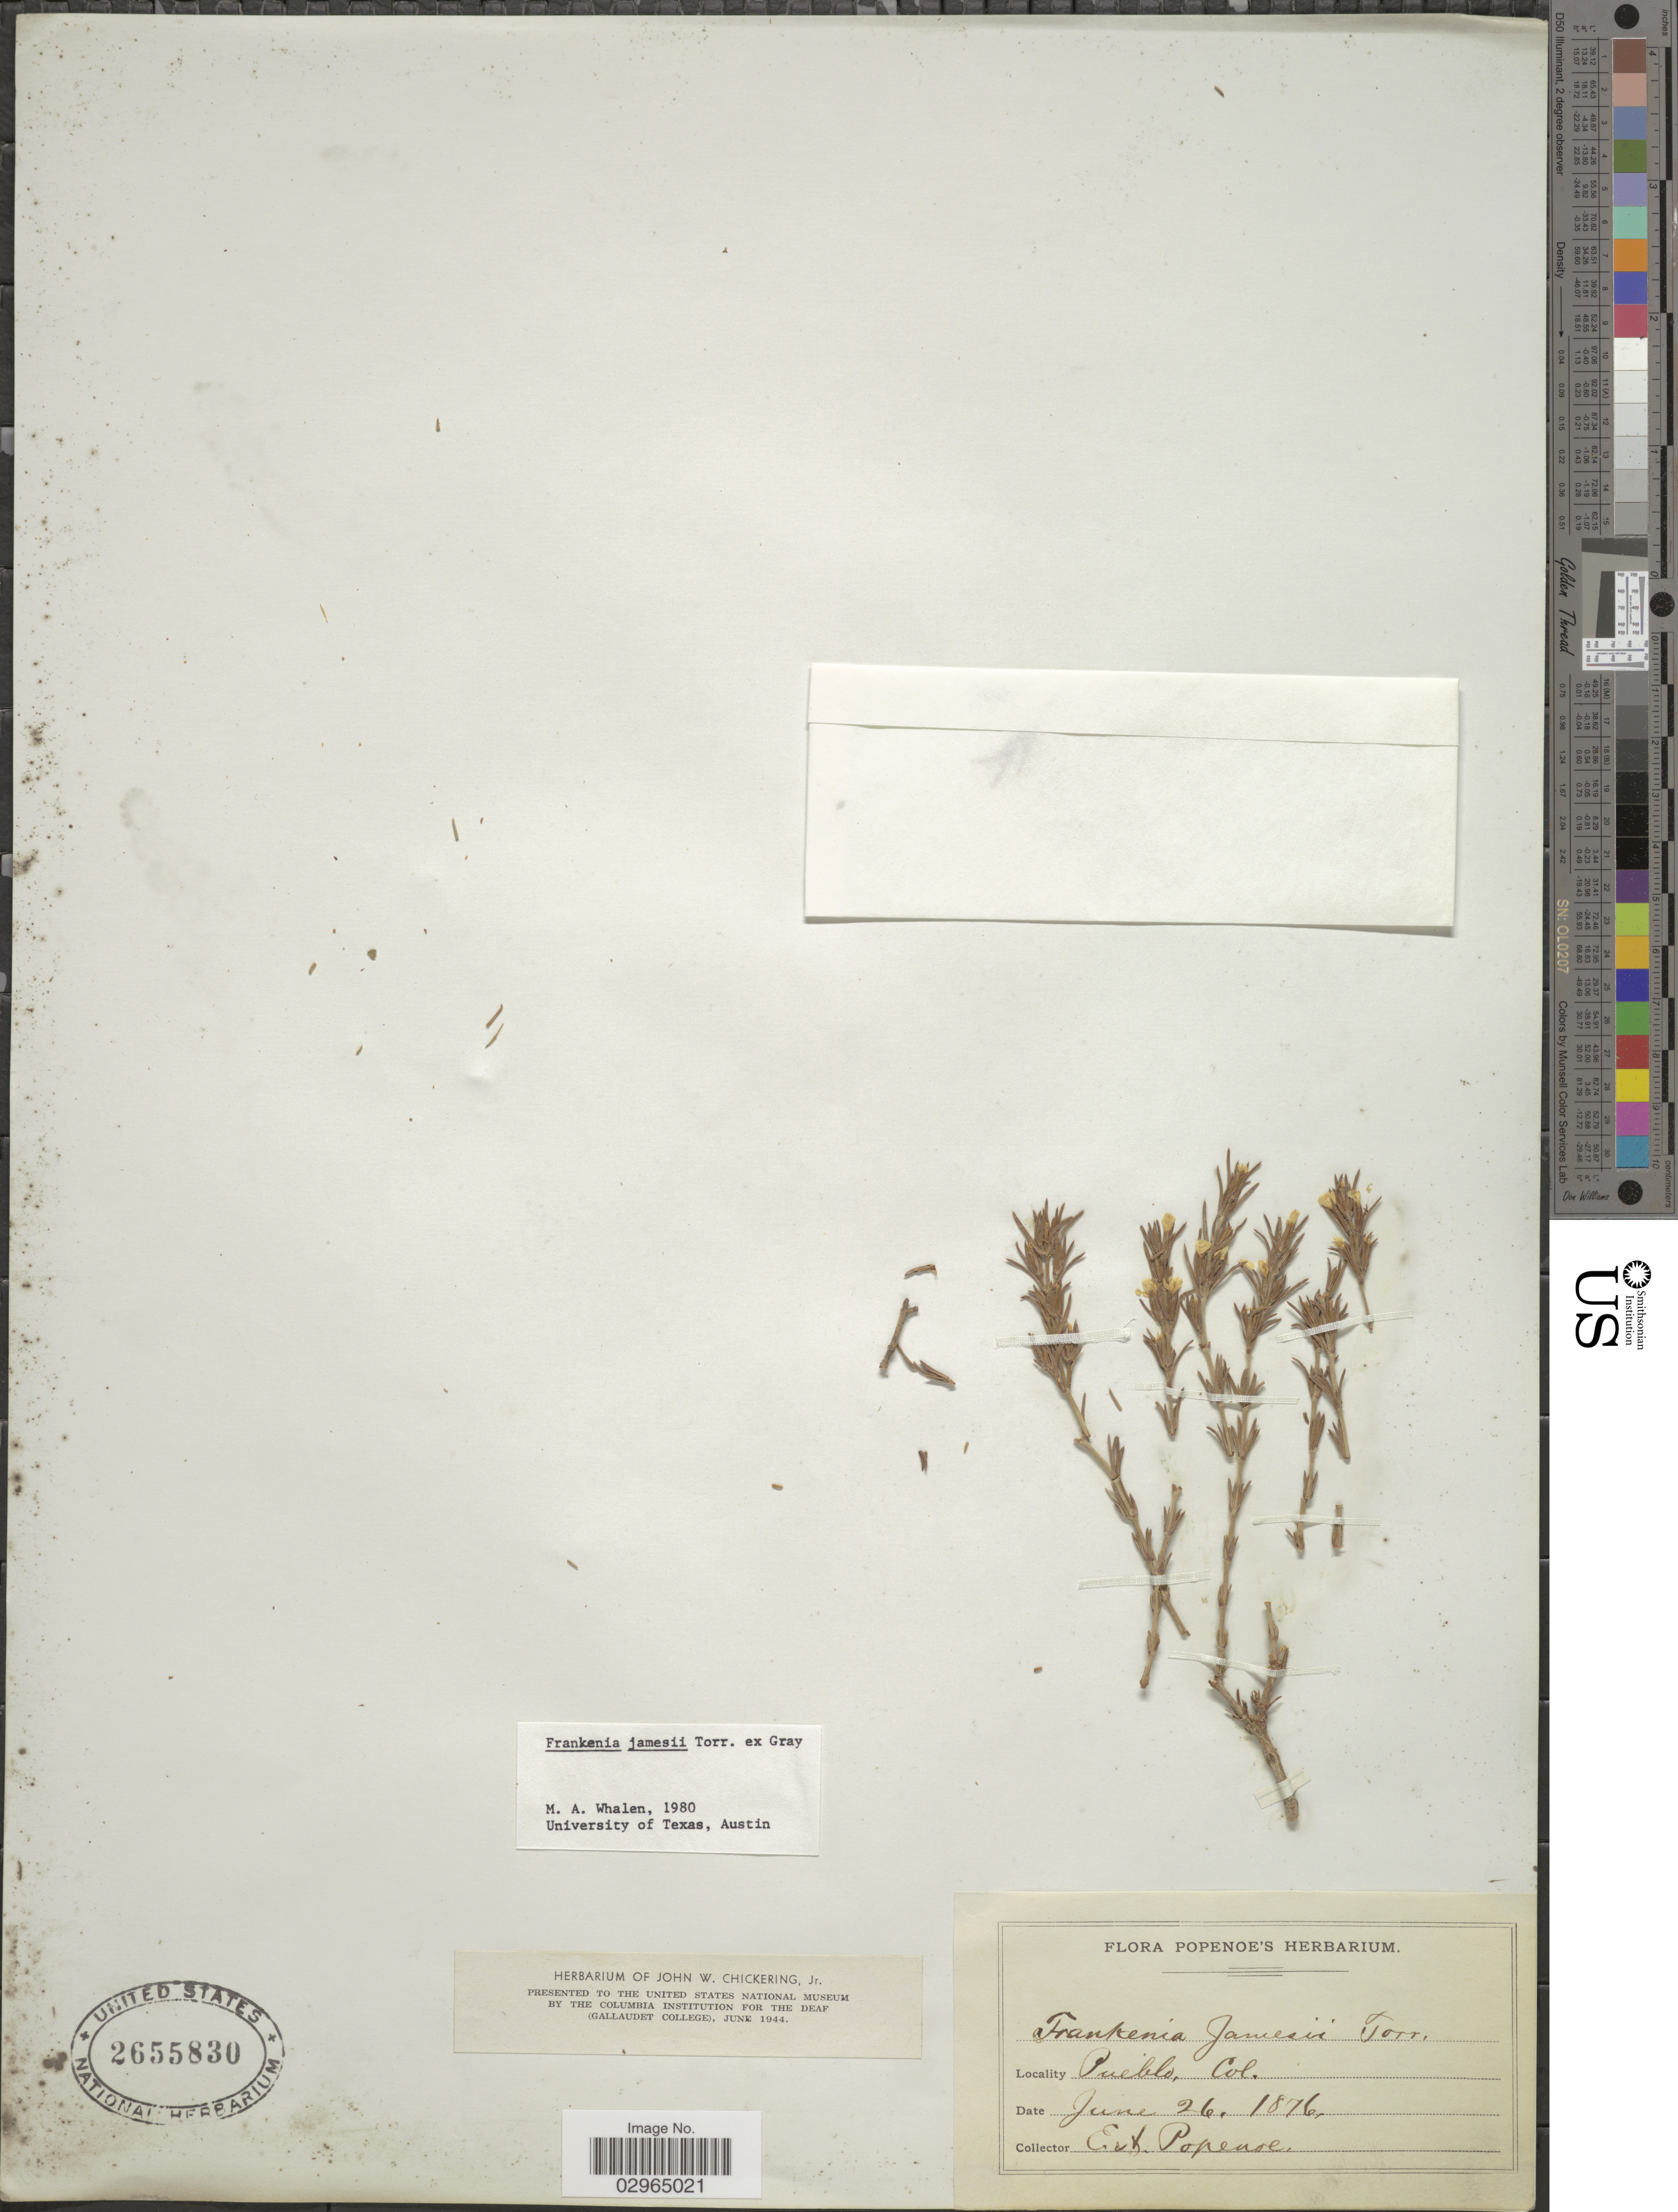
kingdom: Plantae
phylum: Tracheophyta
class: Magnoliopsida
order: Caryophyllales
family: Frankeniaceae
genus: Frankenia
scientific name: Frankenia jamesii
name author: Torr.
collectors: E. A. Popenoe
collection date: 1876-06-26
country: United States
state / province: Colorado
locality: Pueblo.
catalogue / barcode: US 2655830